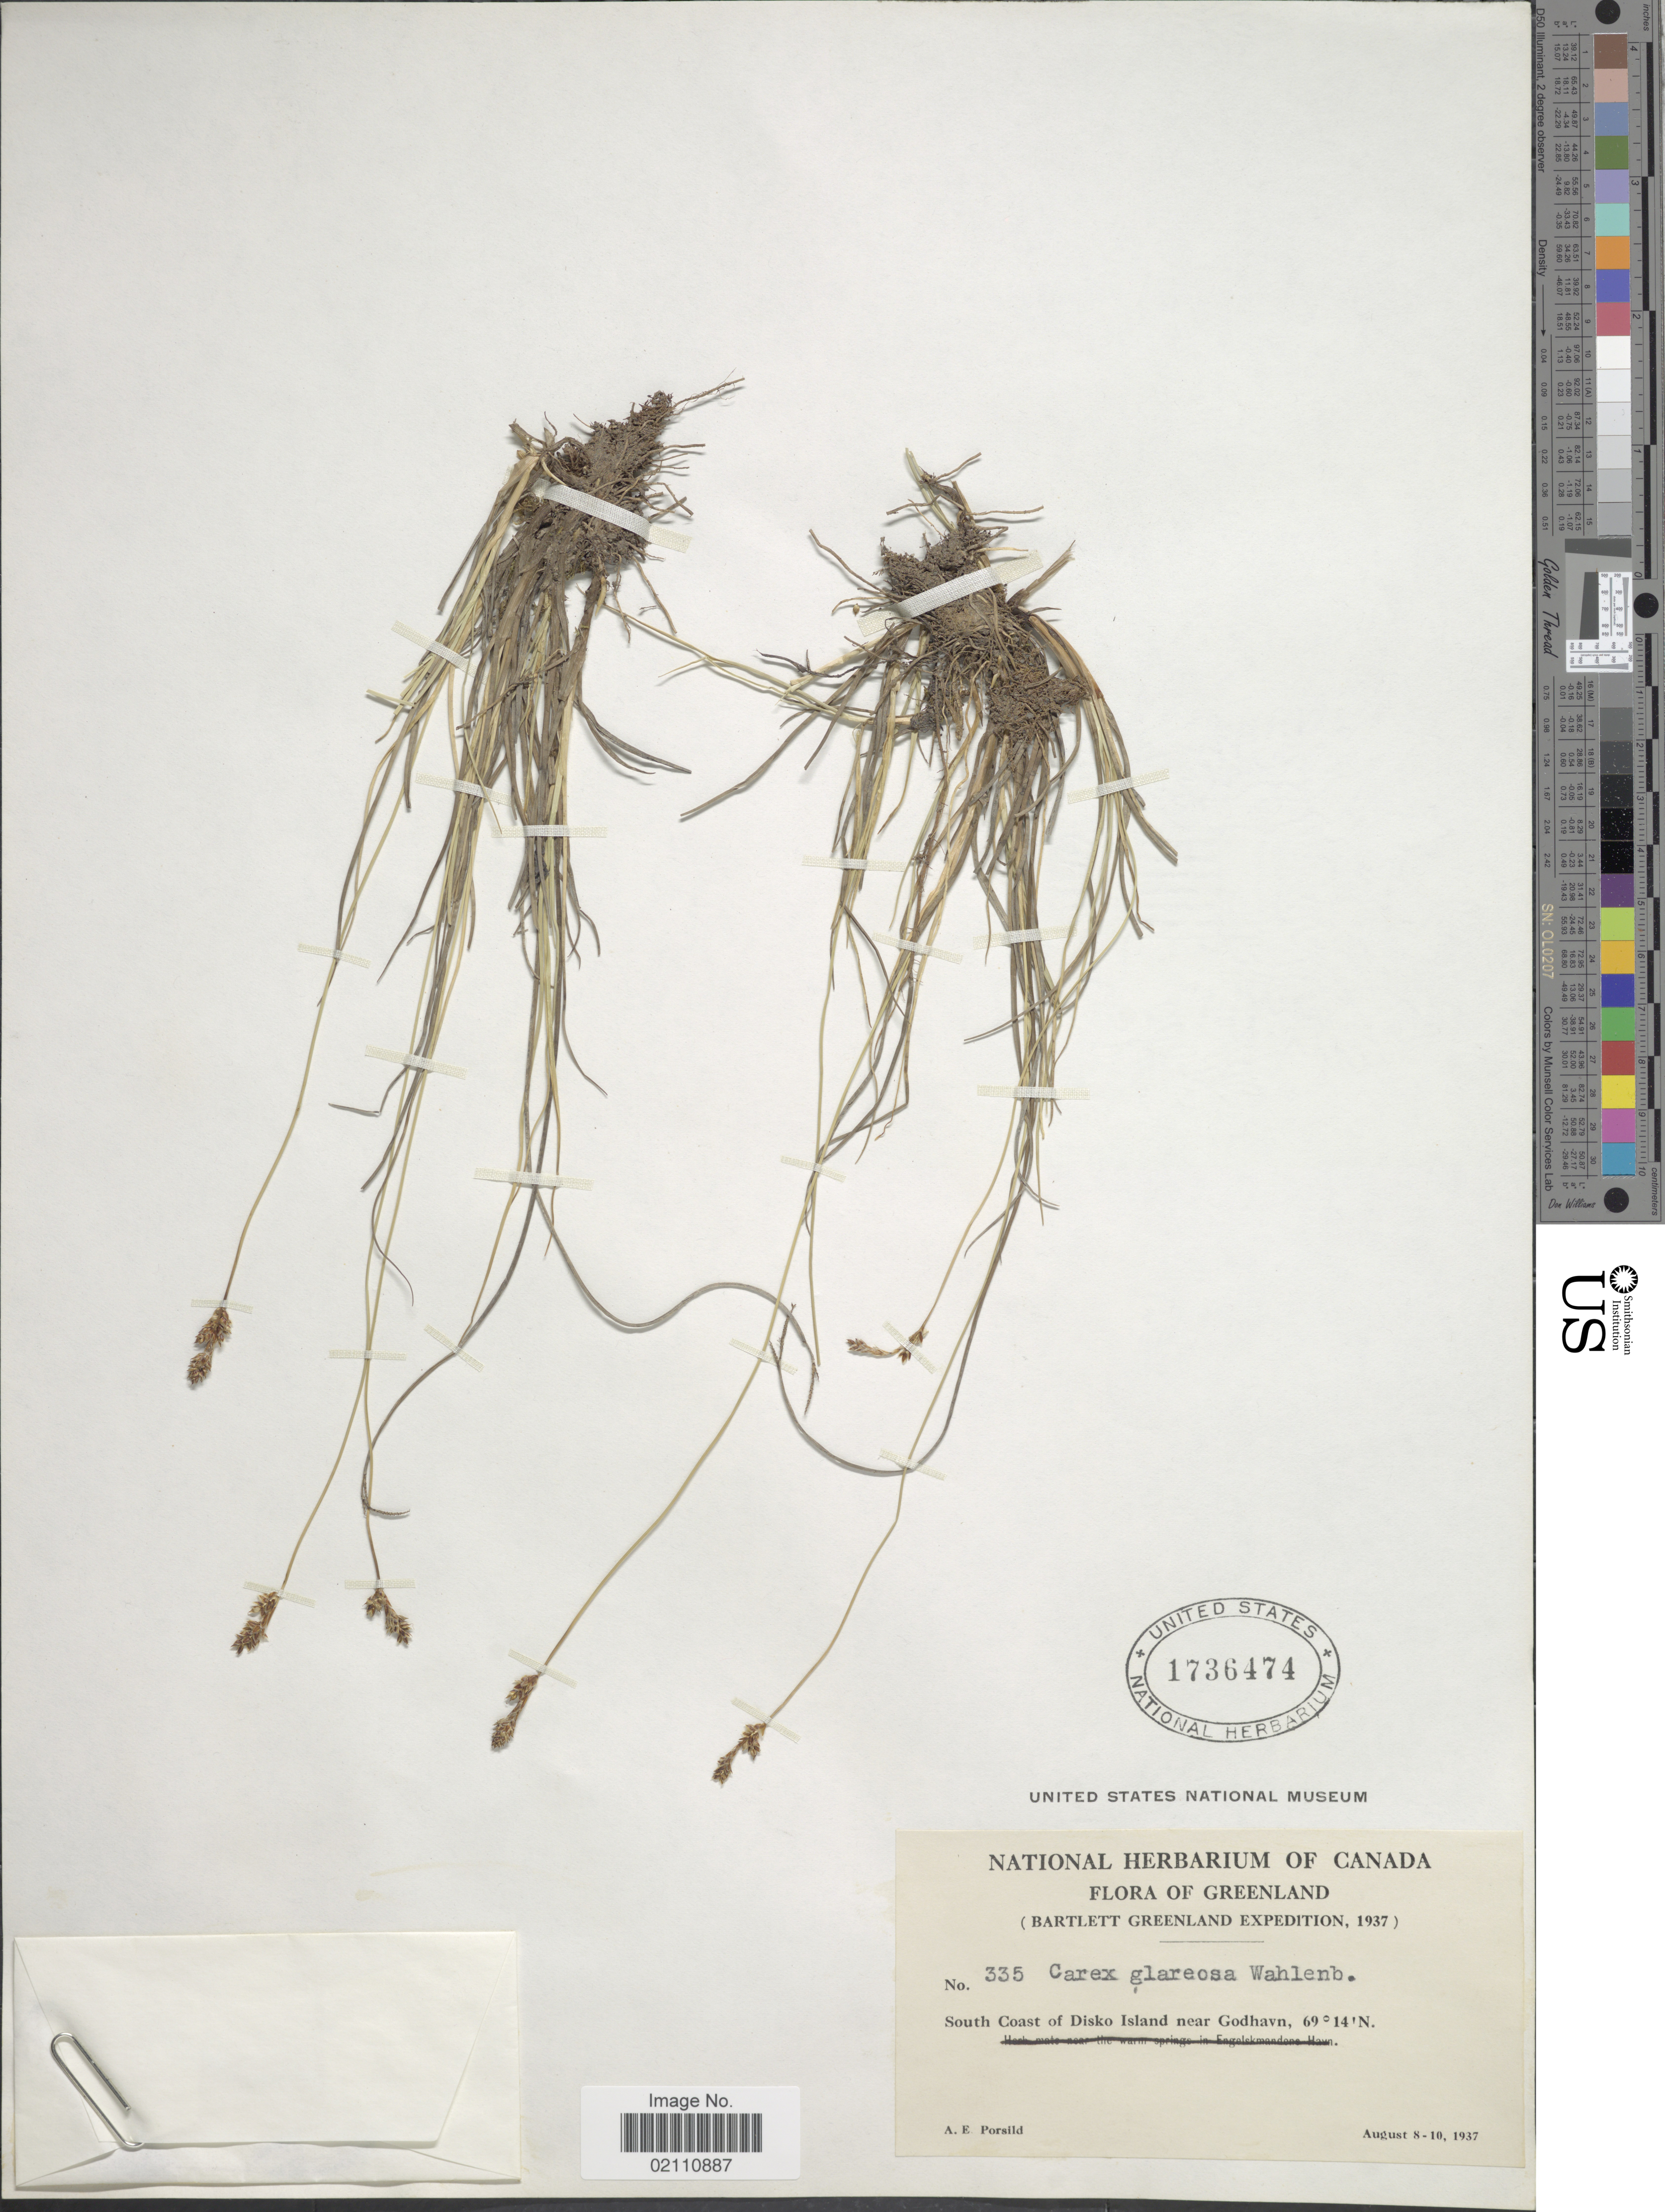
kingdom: Plantae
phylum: Tracheophyta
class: Liliopsida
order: Poales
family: Cyperaceae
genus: Carex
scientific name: Carex glareosa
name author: Schkuhr ex Wahlenb.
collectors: A. E. Porsild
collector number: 335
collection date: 1937-08-08/1937-08-10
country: Greenland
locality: South Coast of Disko Island near Godhavn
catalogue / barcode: US 1736474